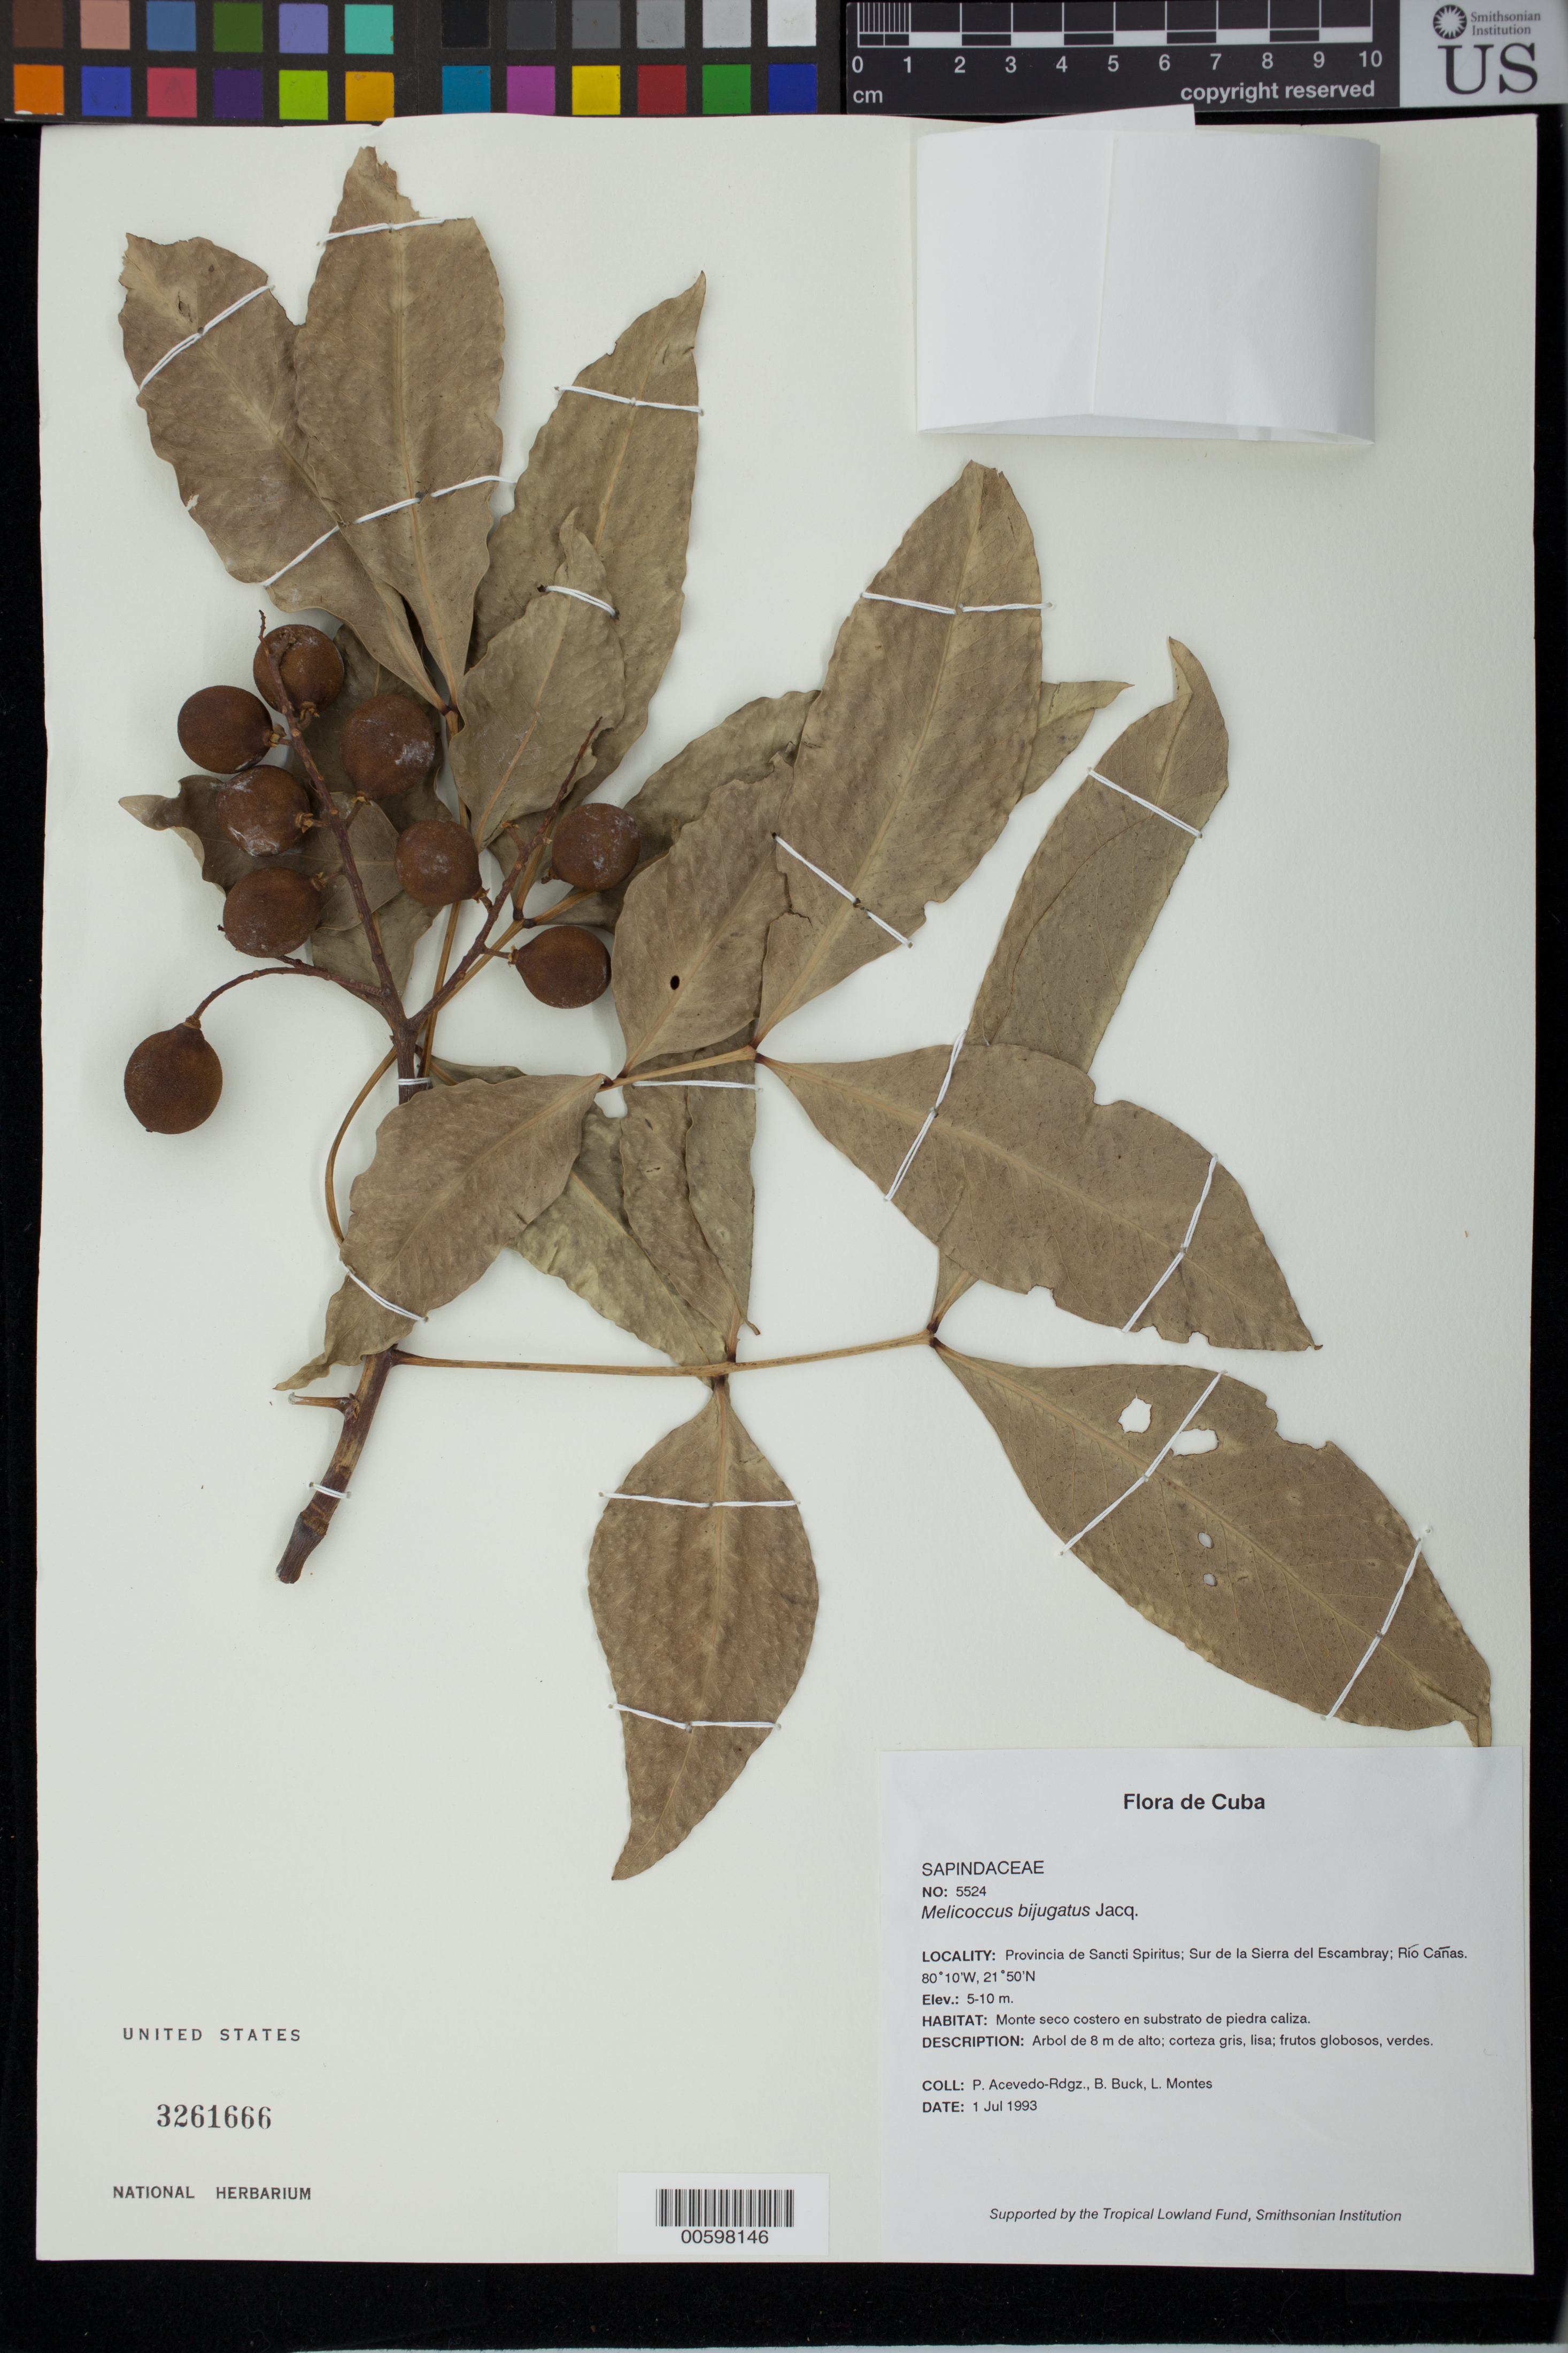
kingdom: Plantae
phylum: Tracheophyta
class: Magnoliopsida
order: Sapindales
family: Sapindaceae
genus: Melicoccus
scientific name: Melicoccus bijugatus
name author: Jacq.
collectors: P. Acevedo-Rodr., B. Buck & L. Montes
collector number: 5524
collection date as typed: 01 Jul 1993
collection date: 1993-07-01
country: Cuba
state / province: Sancti Spiritus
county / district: Municipio de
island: Cuba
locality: Sur de la Sierra del Escambray; Río Canas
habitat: Monte seco costero en substrato de piedra caliza.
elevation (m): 5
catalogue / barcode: US 3261666